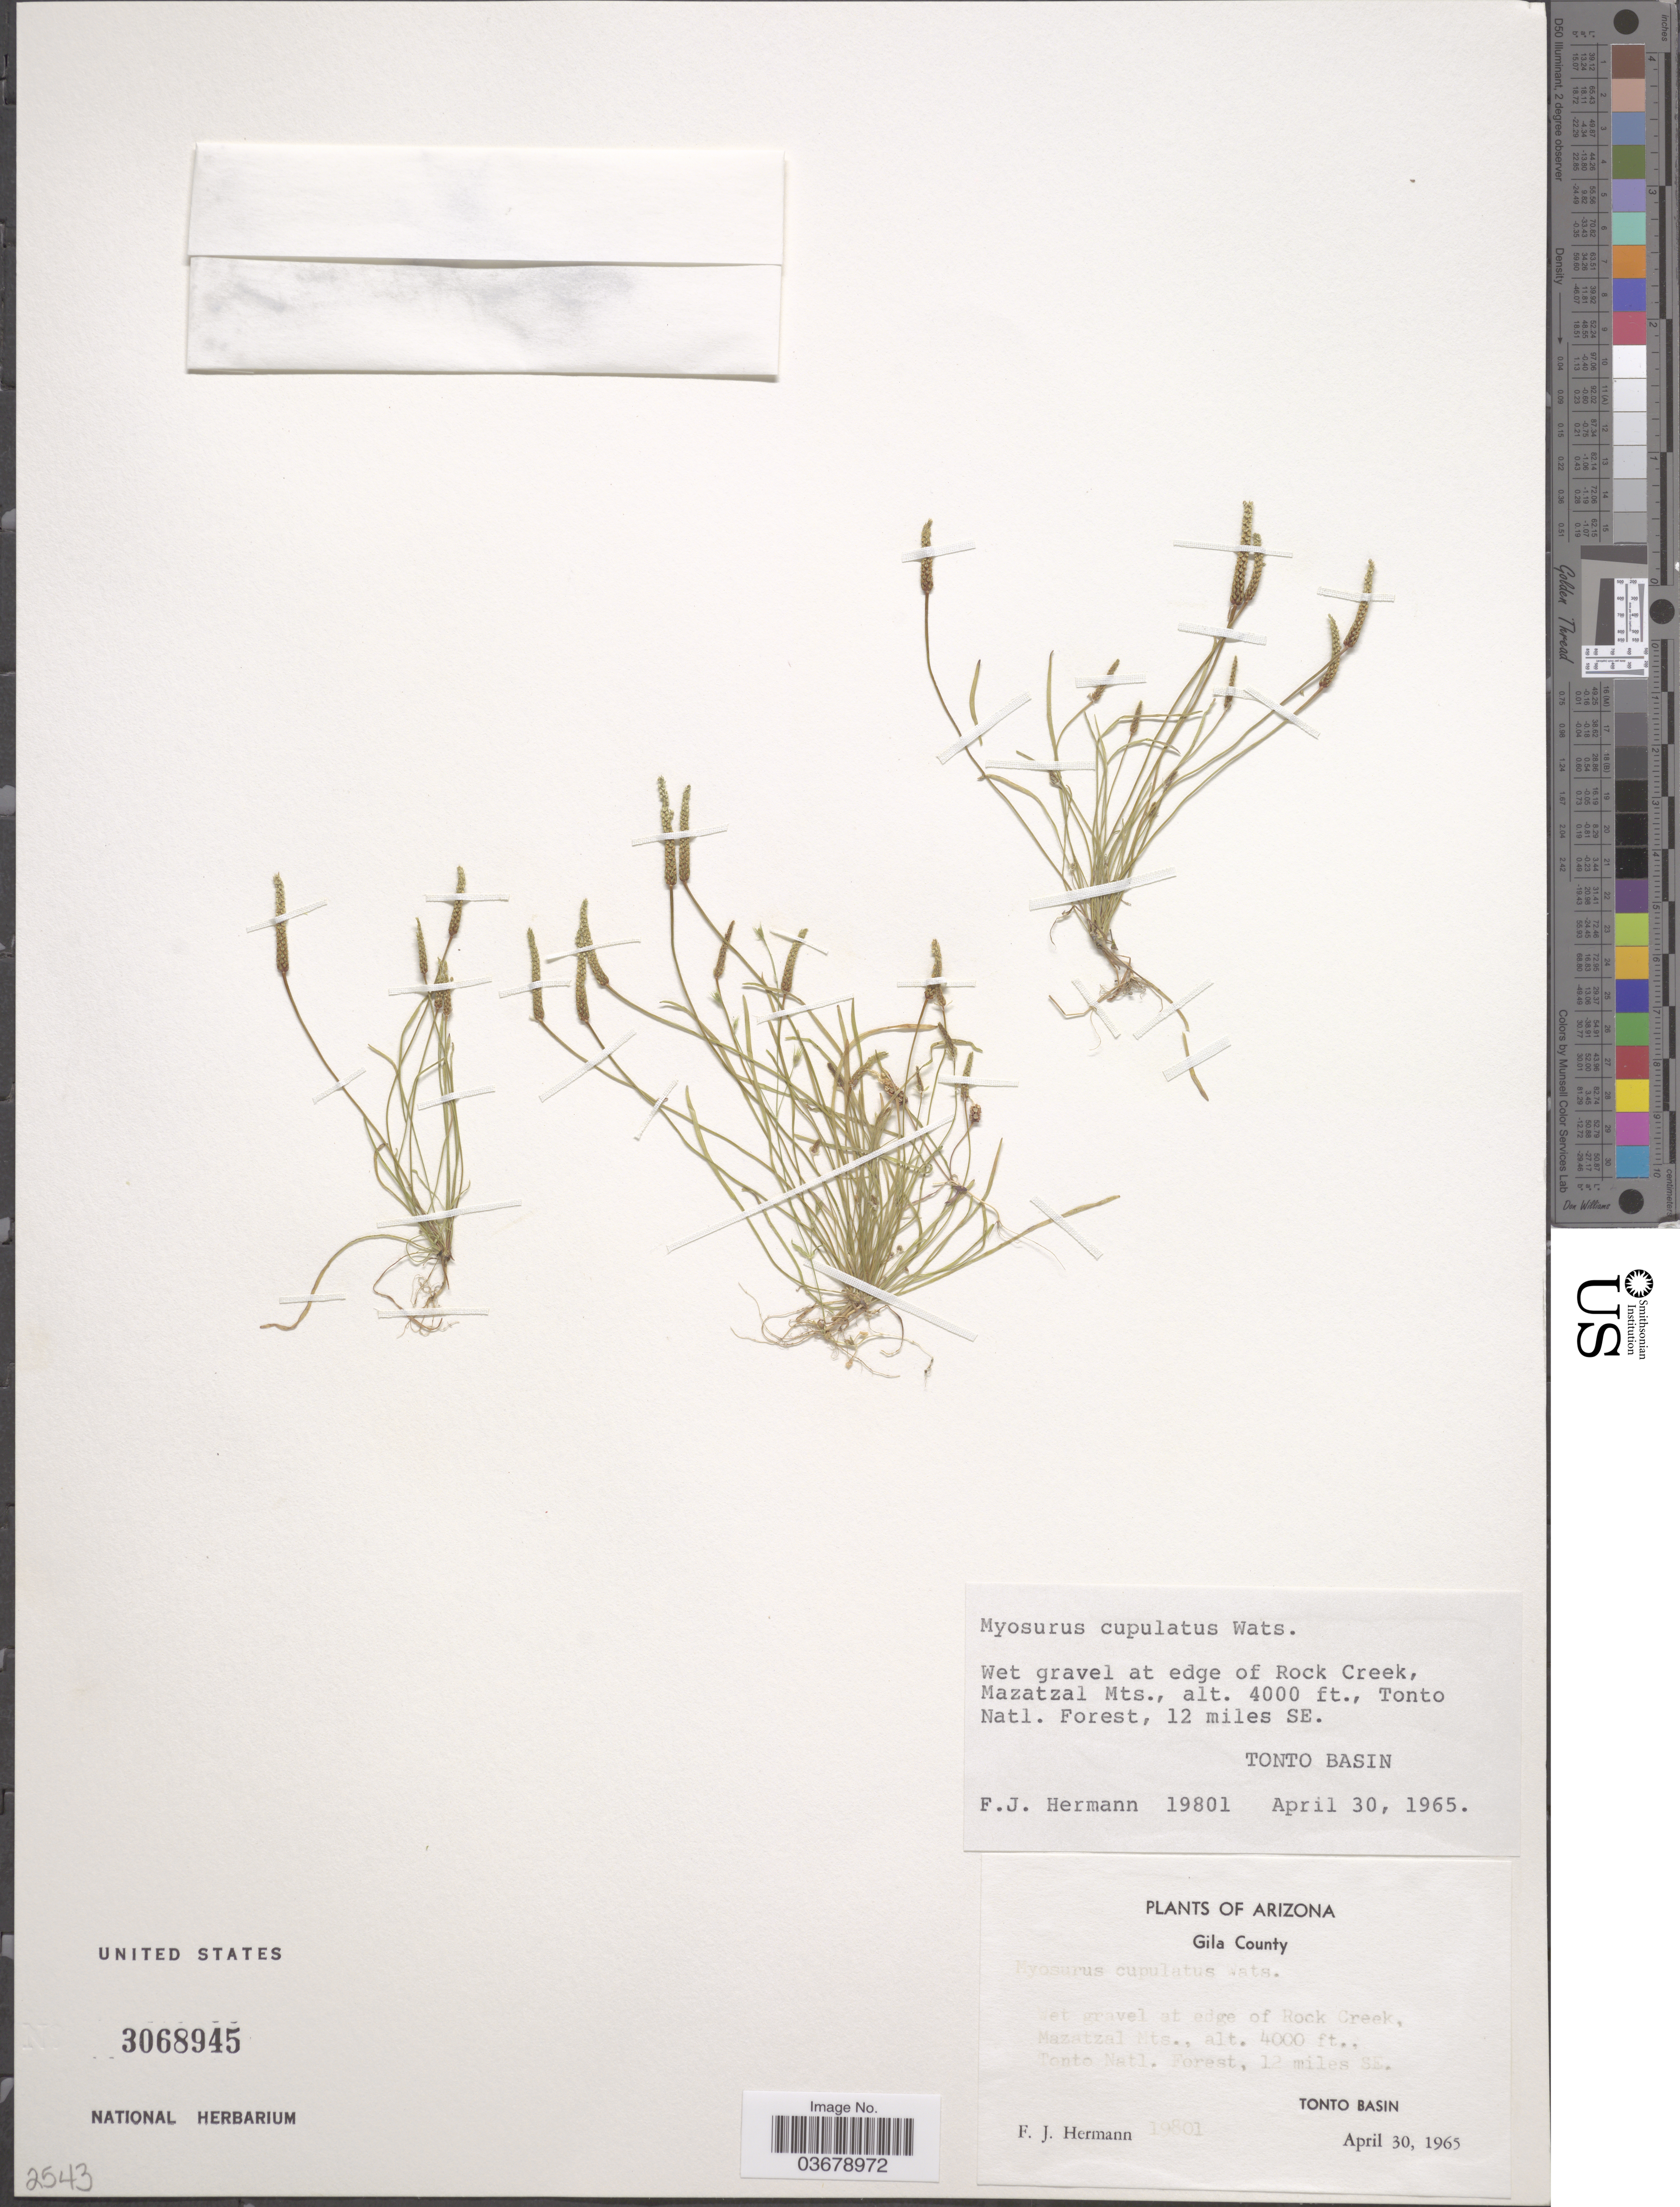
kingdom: Plantae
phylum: Tracheophyta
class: Magnoliopsida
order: Ranunculales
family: Ranunculaceae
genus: Myosurus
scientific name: Myosurus cupulatus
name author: S. Watson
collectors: F. J. Hermann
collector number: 19801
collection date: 1965-04-30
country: United States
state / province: Arizona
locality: Wet gravel at edge of Rock Creek, Mazatzal Mts. Tonto Natl. Forest, 12 miles SE. Tonto Basin, Gila County.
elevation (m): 1219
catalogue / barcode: US 3068945